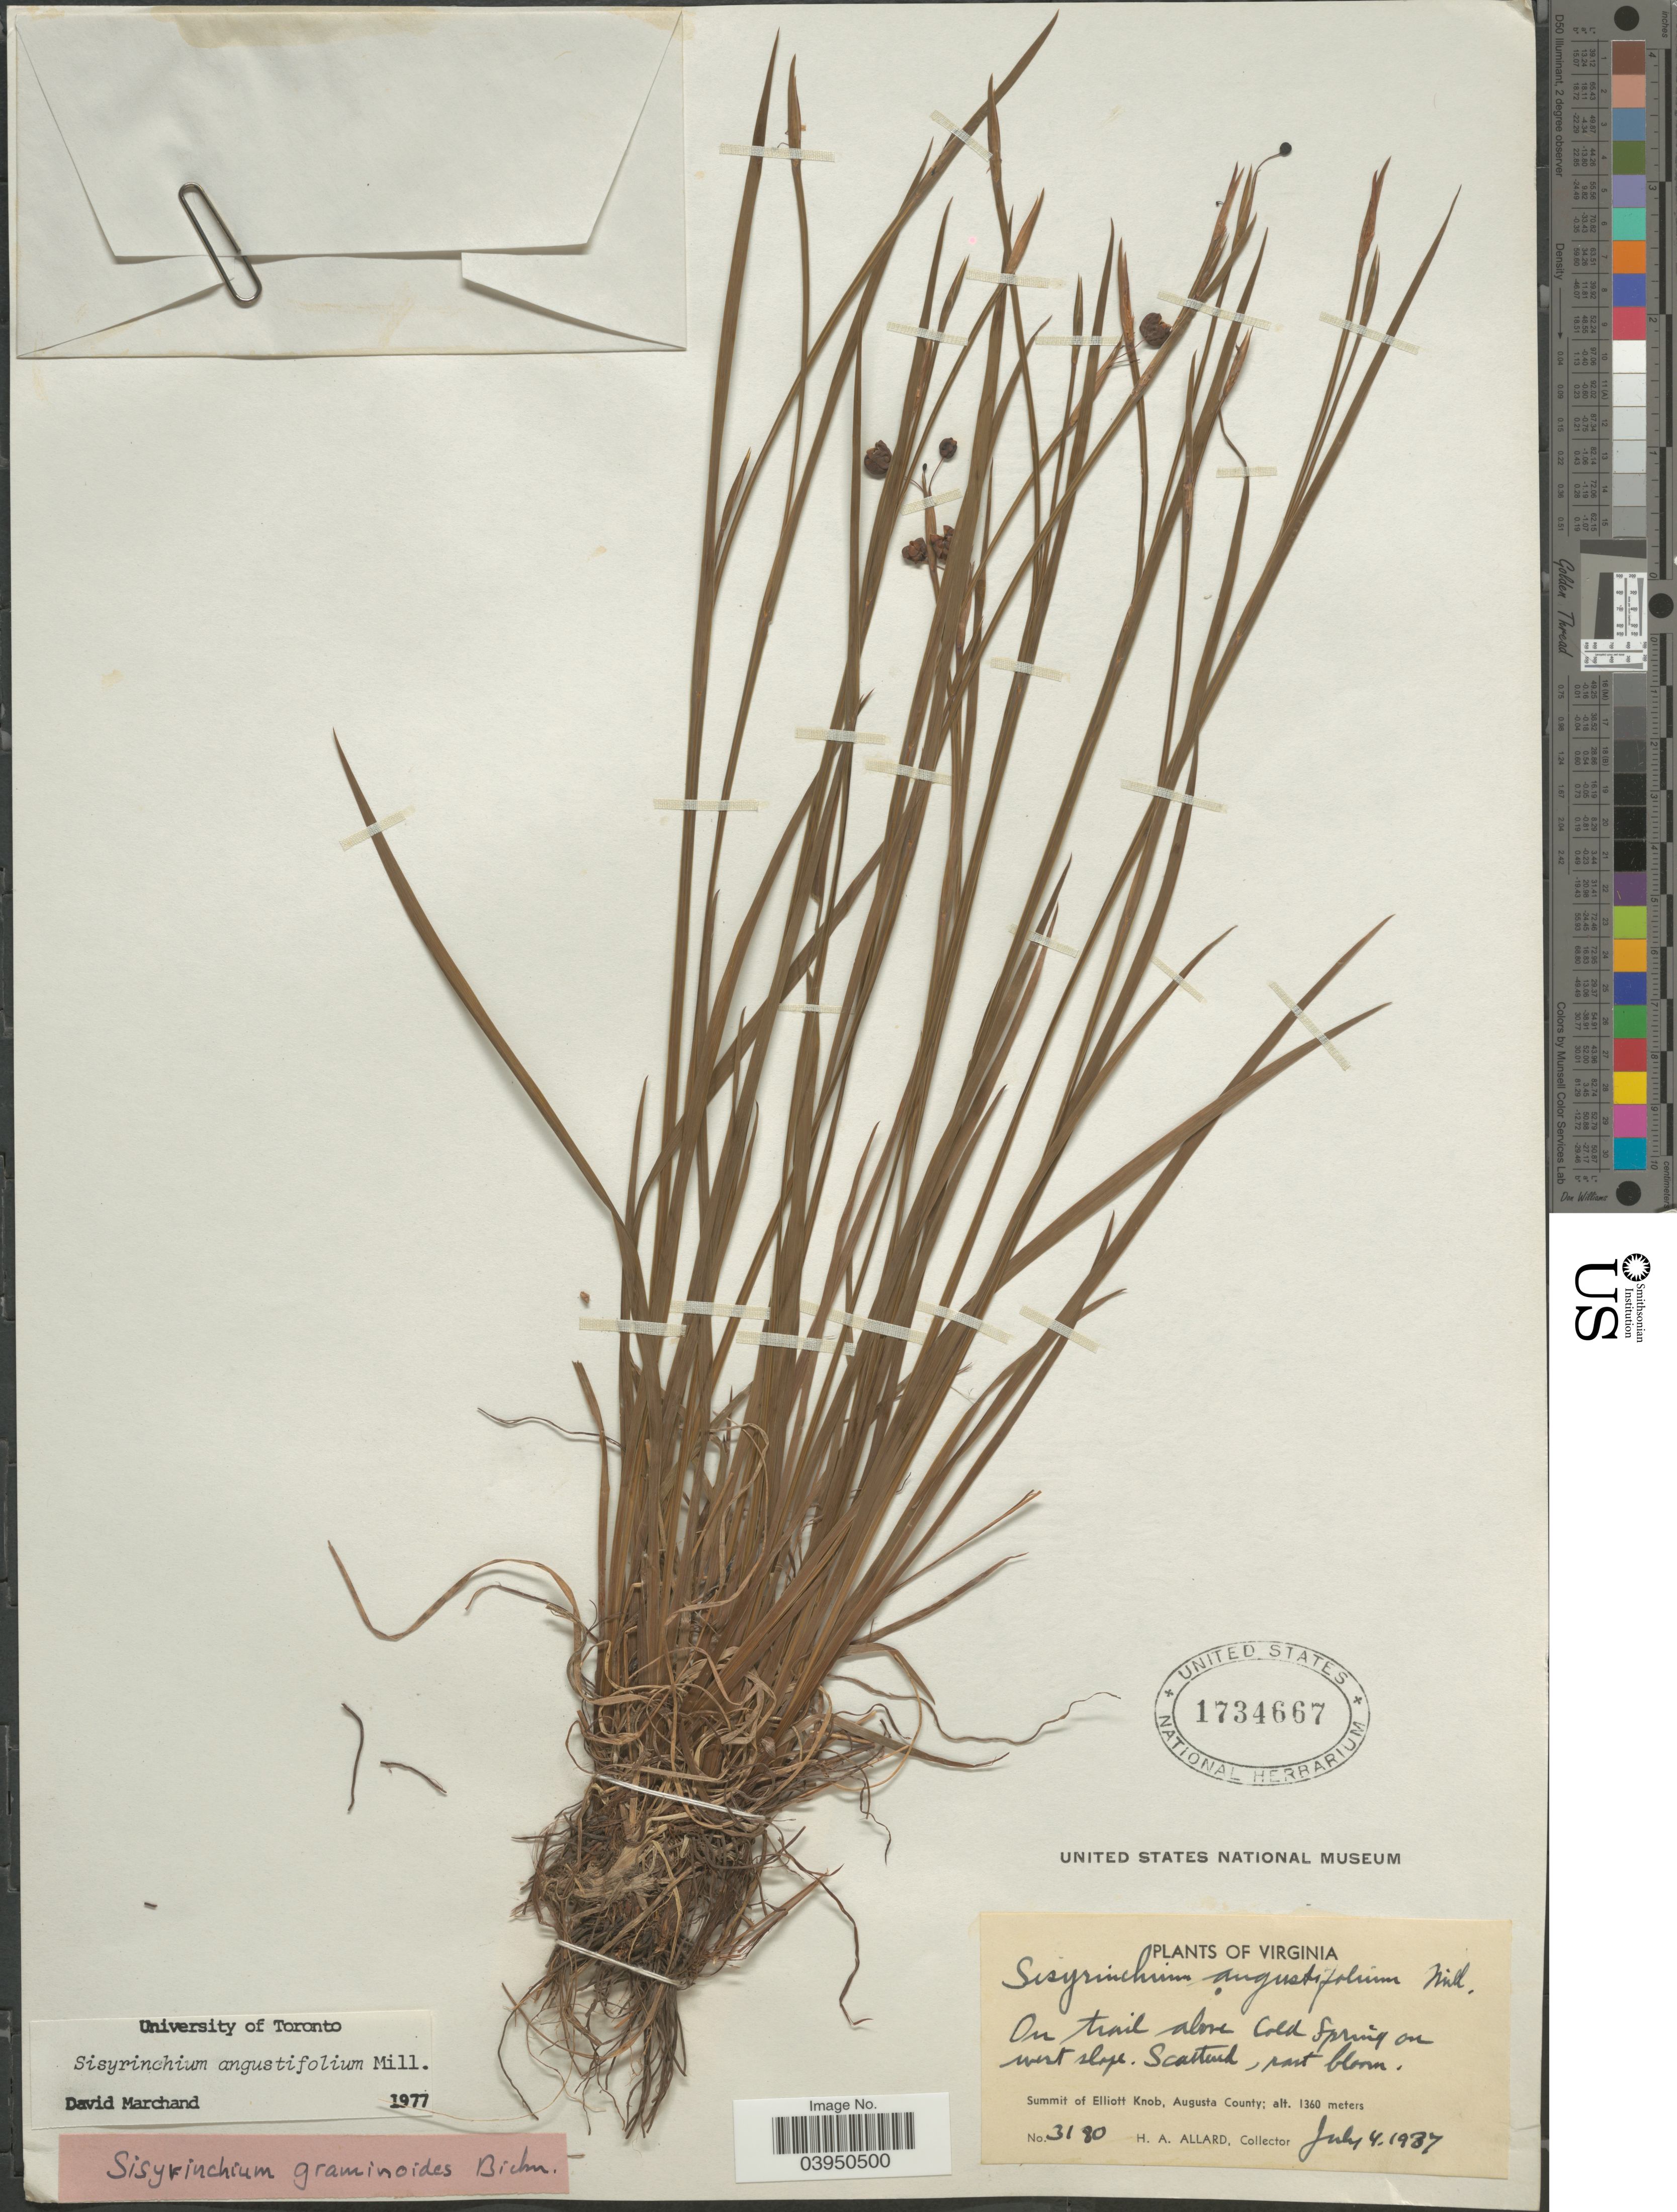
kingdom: Plantae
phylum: Tracheophyta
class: Liliopsida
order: Asparagales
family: Iridaceae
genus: Sisyrinchium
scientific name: Sisyrinchium angustifolium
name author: Mill.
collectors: H. A. Allard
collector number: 3180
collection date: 1937-07-04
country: United States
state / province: Virginia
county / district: Augusta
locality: On trail above Cold Spring on west slope. Summit of Elliott Knob, Augusta County.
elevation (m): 1360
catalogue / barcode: US 1734667